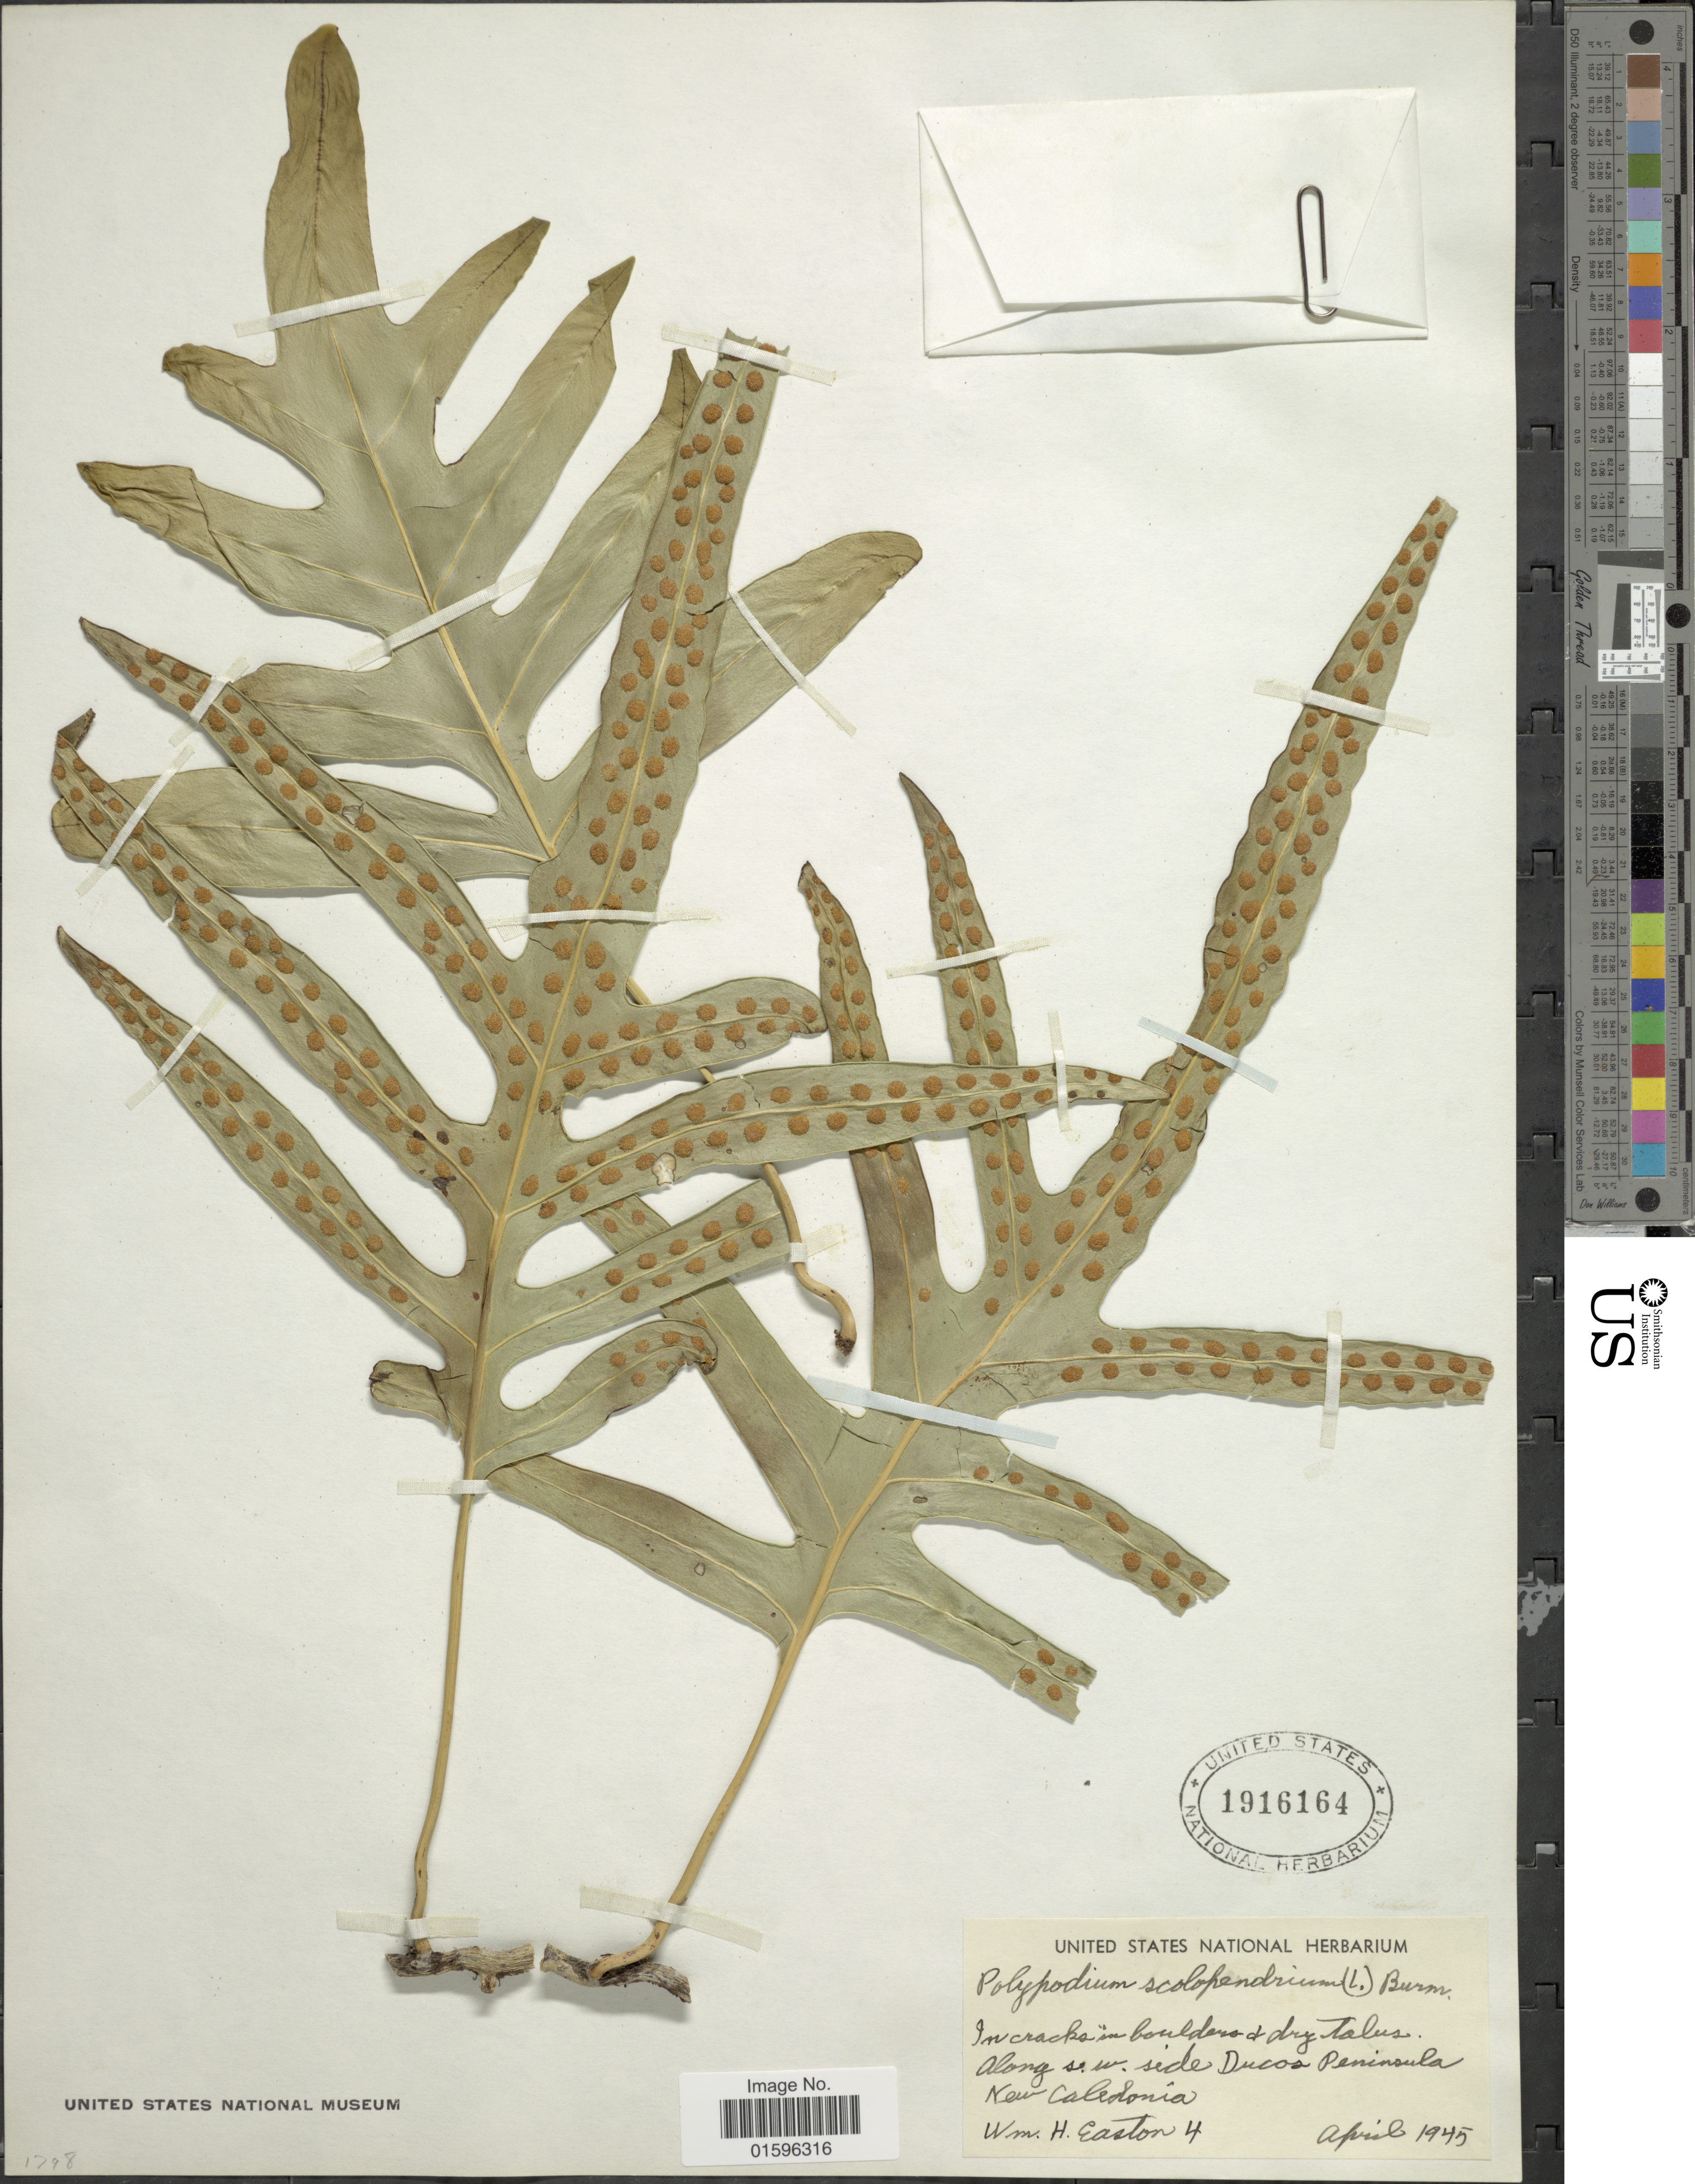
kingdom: Plantae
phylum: Tracheophyta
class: Polypodiopsida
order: Polypodiales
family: Polypodiaceae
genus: Polypodium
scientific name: Polypodium scolopendria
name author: Burm. f.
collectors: W. Easton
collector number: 4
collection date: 1945-04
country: New Caledonia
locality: Along s.w. side Ducos Peninsula, New Caledonia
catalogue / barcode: US 1916164